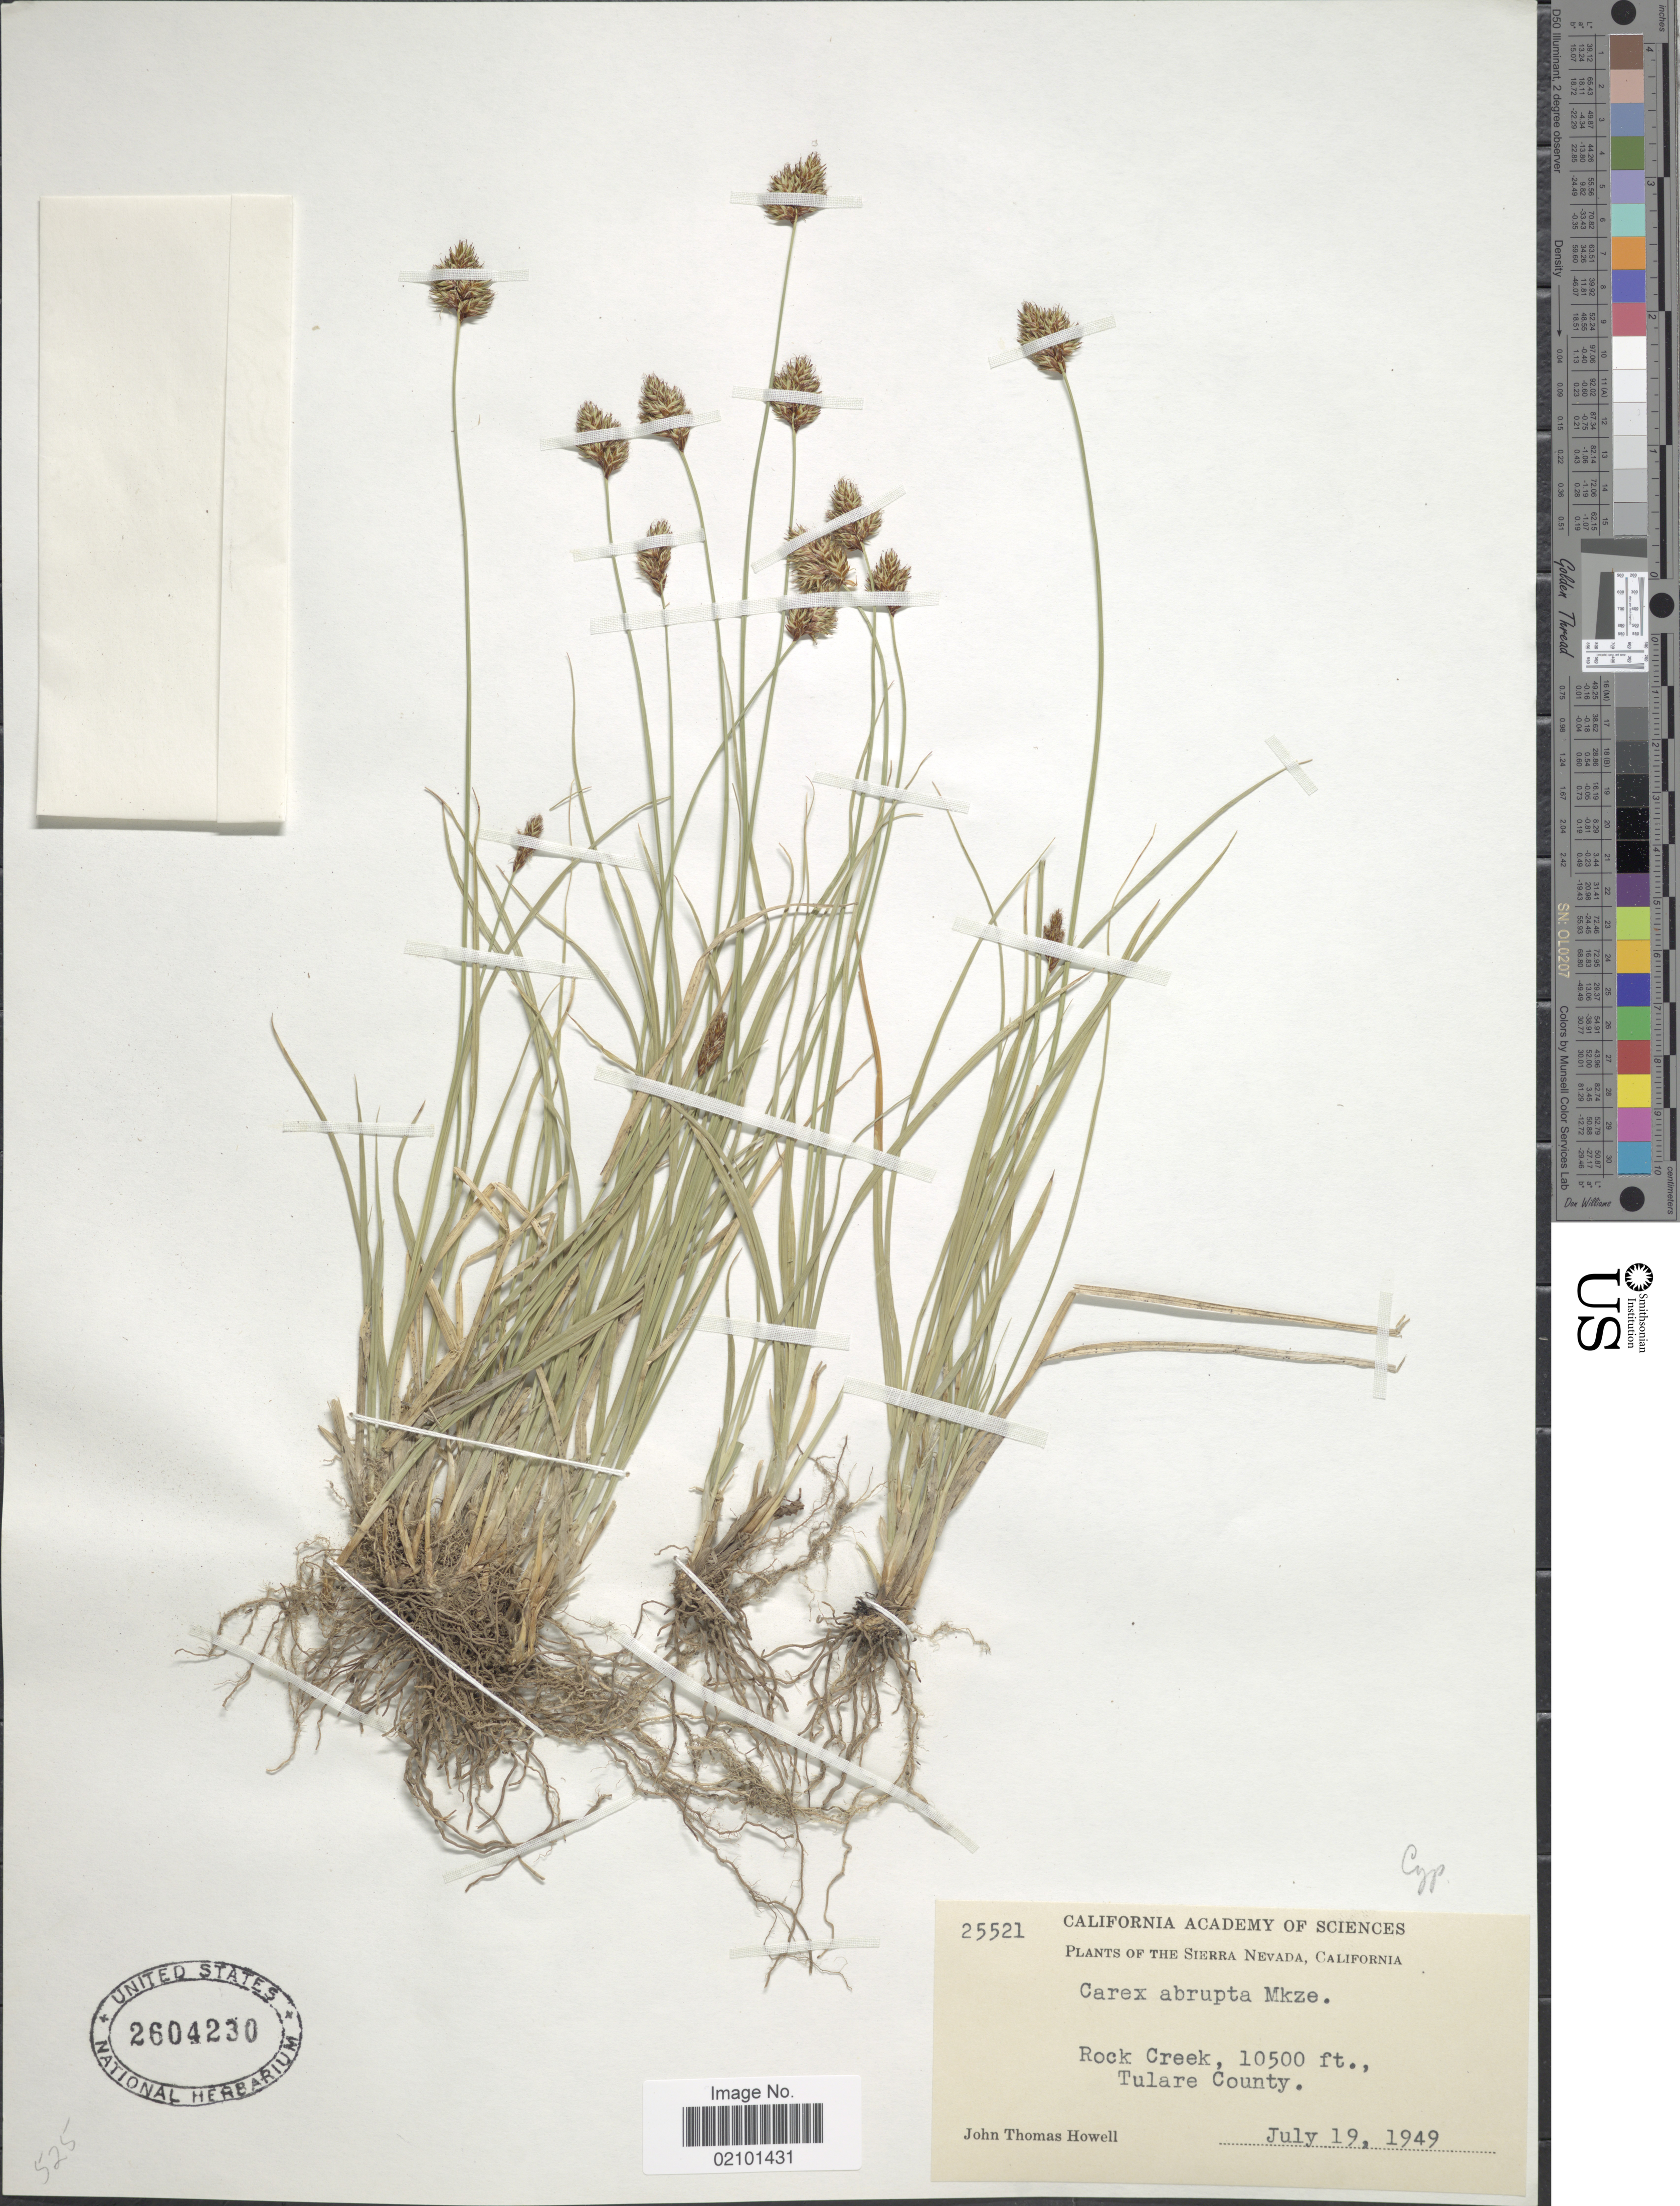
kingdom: Plantae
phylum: Tracheophyta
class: Liliopsida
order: Poales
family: Cyperaceae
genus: Carex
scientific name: Carex abrupta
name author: Mack.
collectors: J. T. Howell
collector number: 25521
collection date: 1949-07-19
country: United States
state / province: California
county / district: Tulare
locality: Sierra Nevada, Rock Creek, Tulare County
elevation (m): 3200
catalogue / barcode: US 2604230